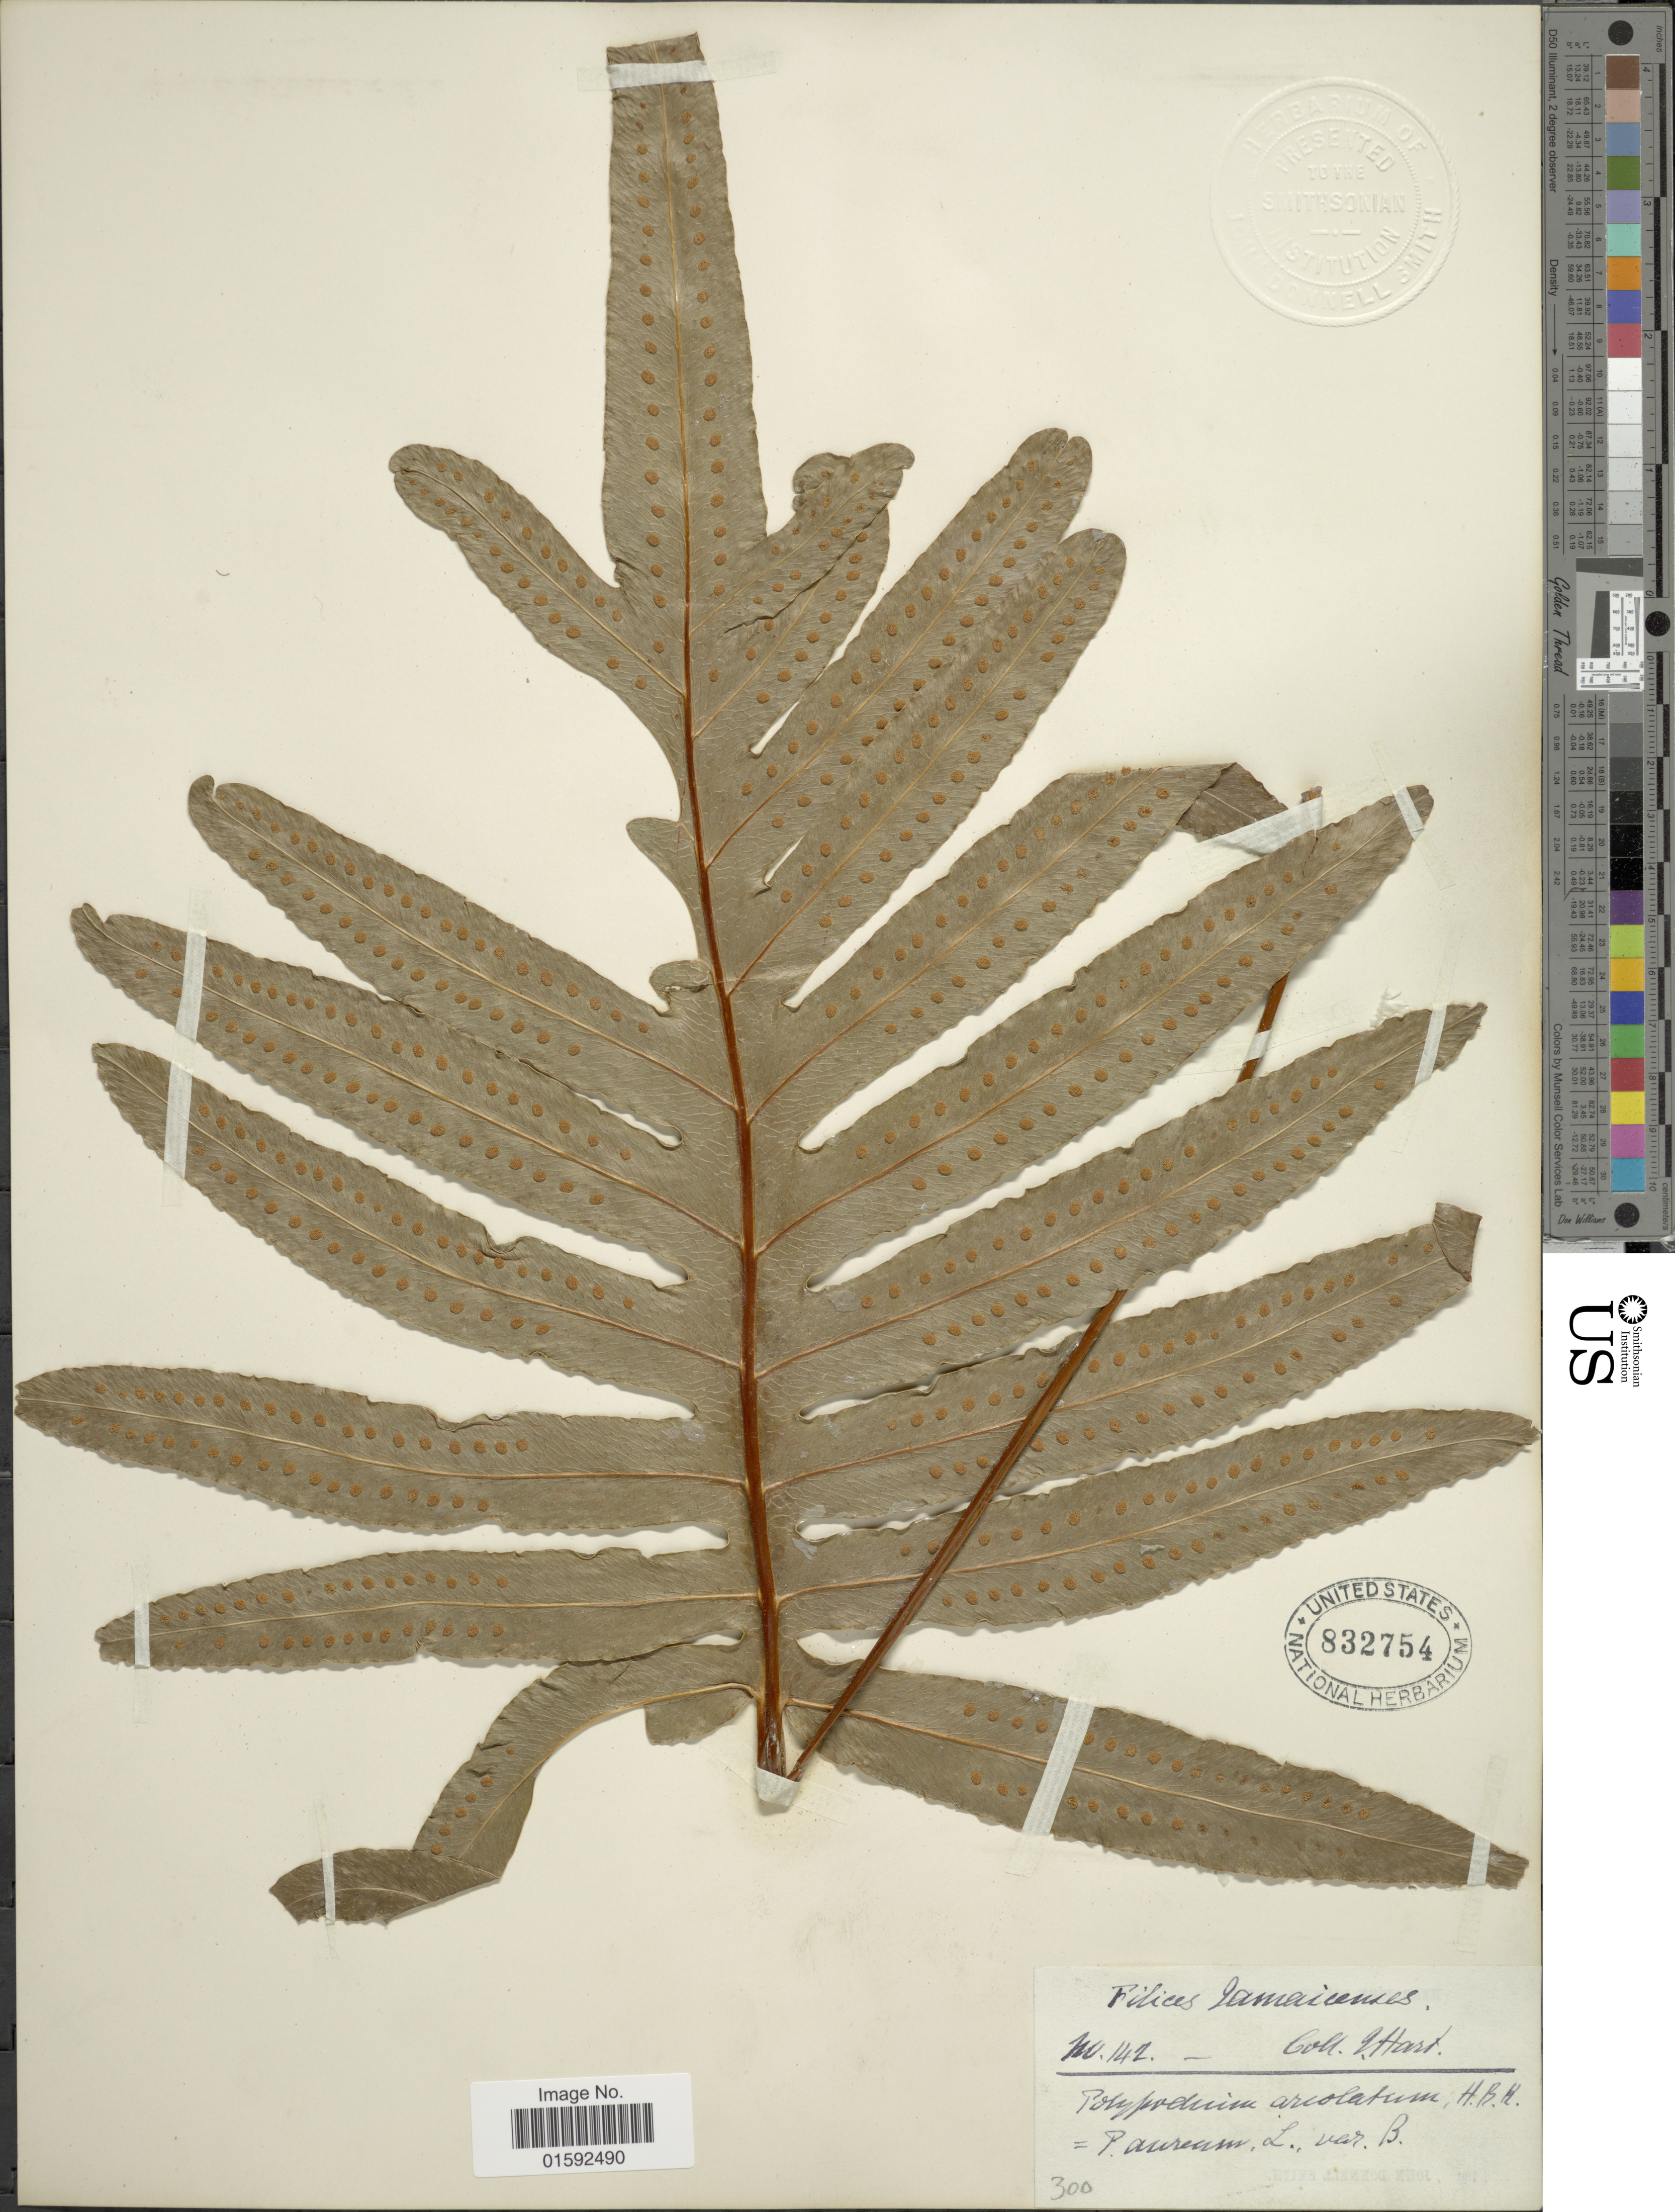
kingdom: Plantae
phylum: Tracheophyta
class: Polypodiopsida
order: Polypodiales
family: Polypodiaceae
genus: Phlebodium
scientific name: Phlebodium pseudoaureum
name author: (Cav.) Lellinger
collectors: J. Hart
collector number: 142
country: Jamaica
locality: Jamaica, Moody's Gap.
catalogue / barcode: US 832754